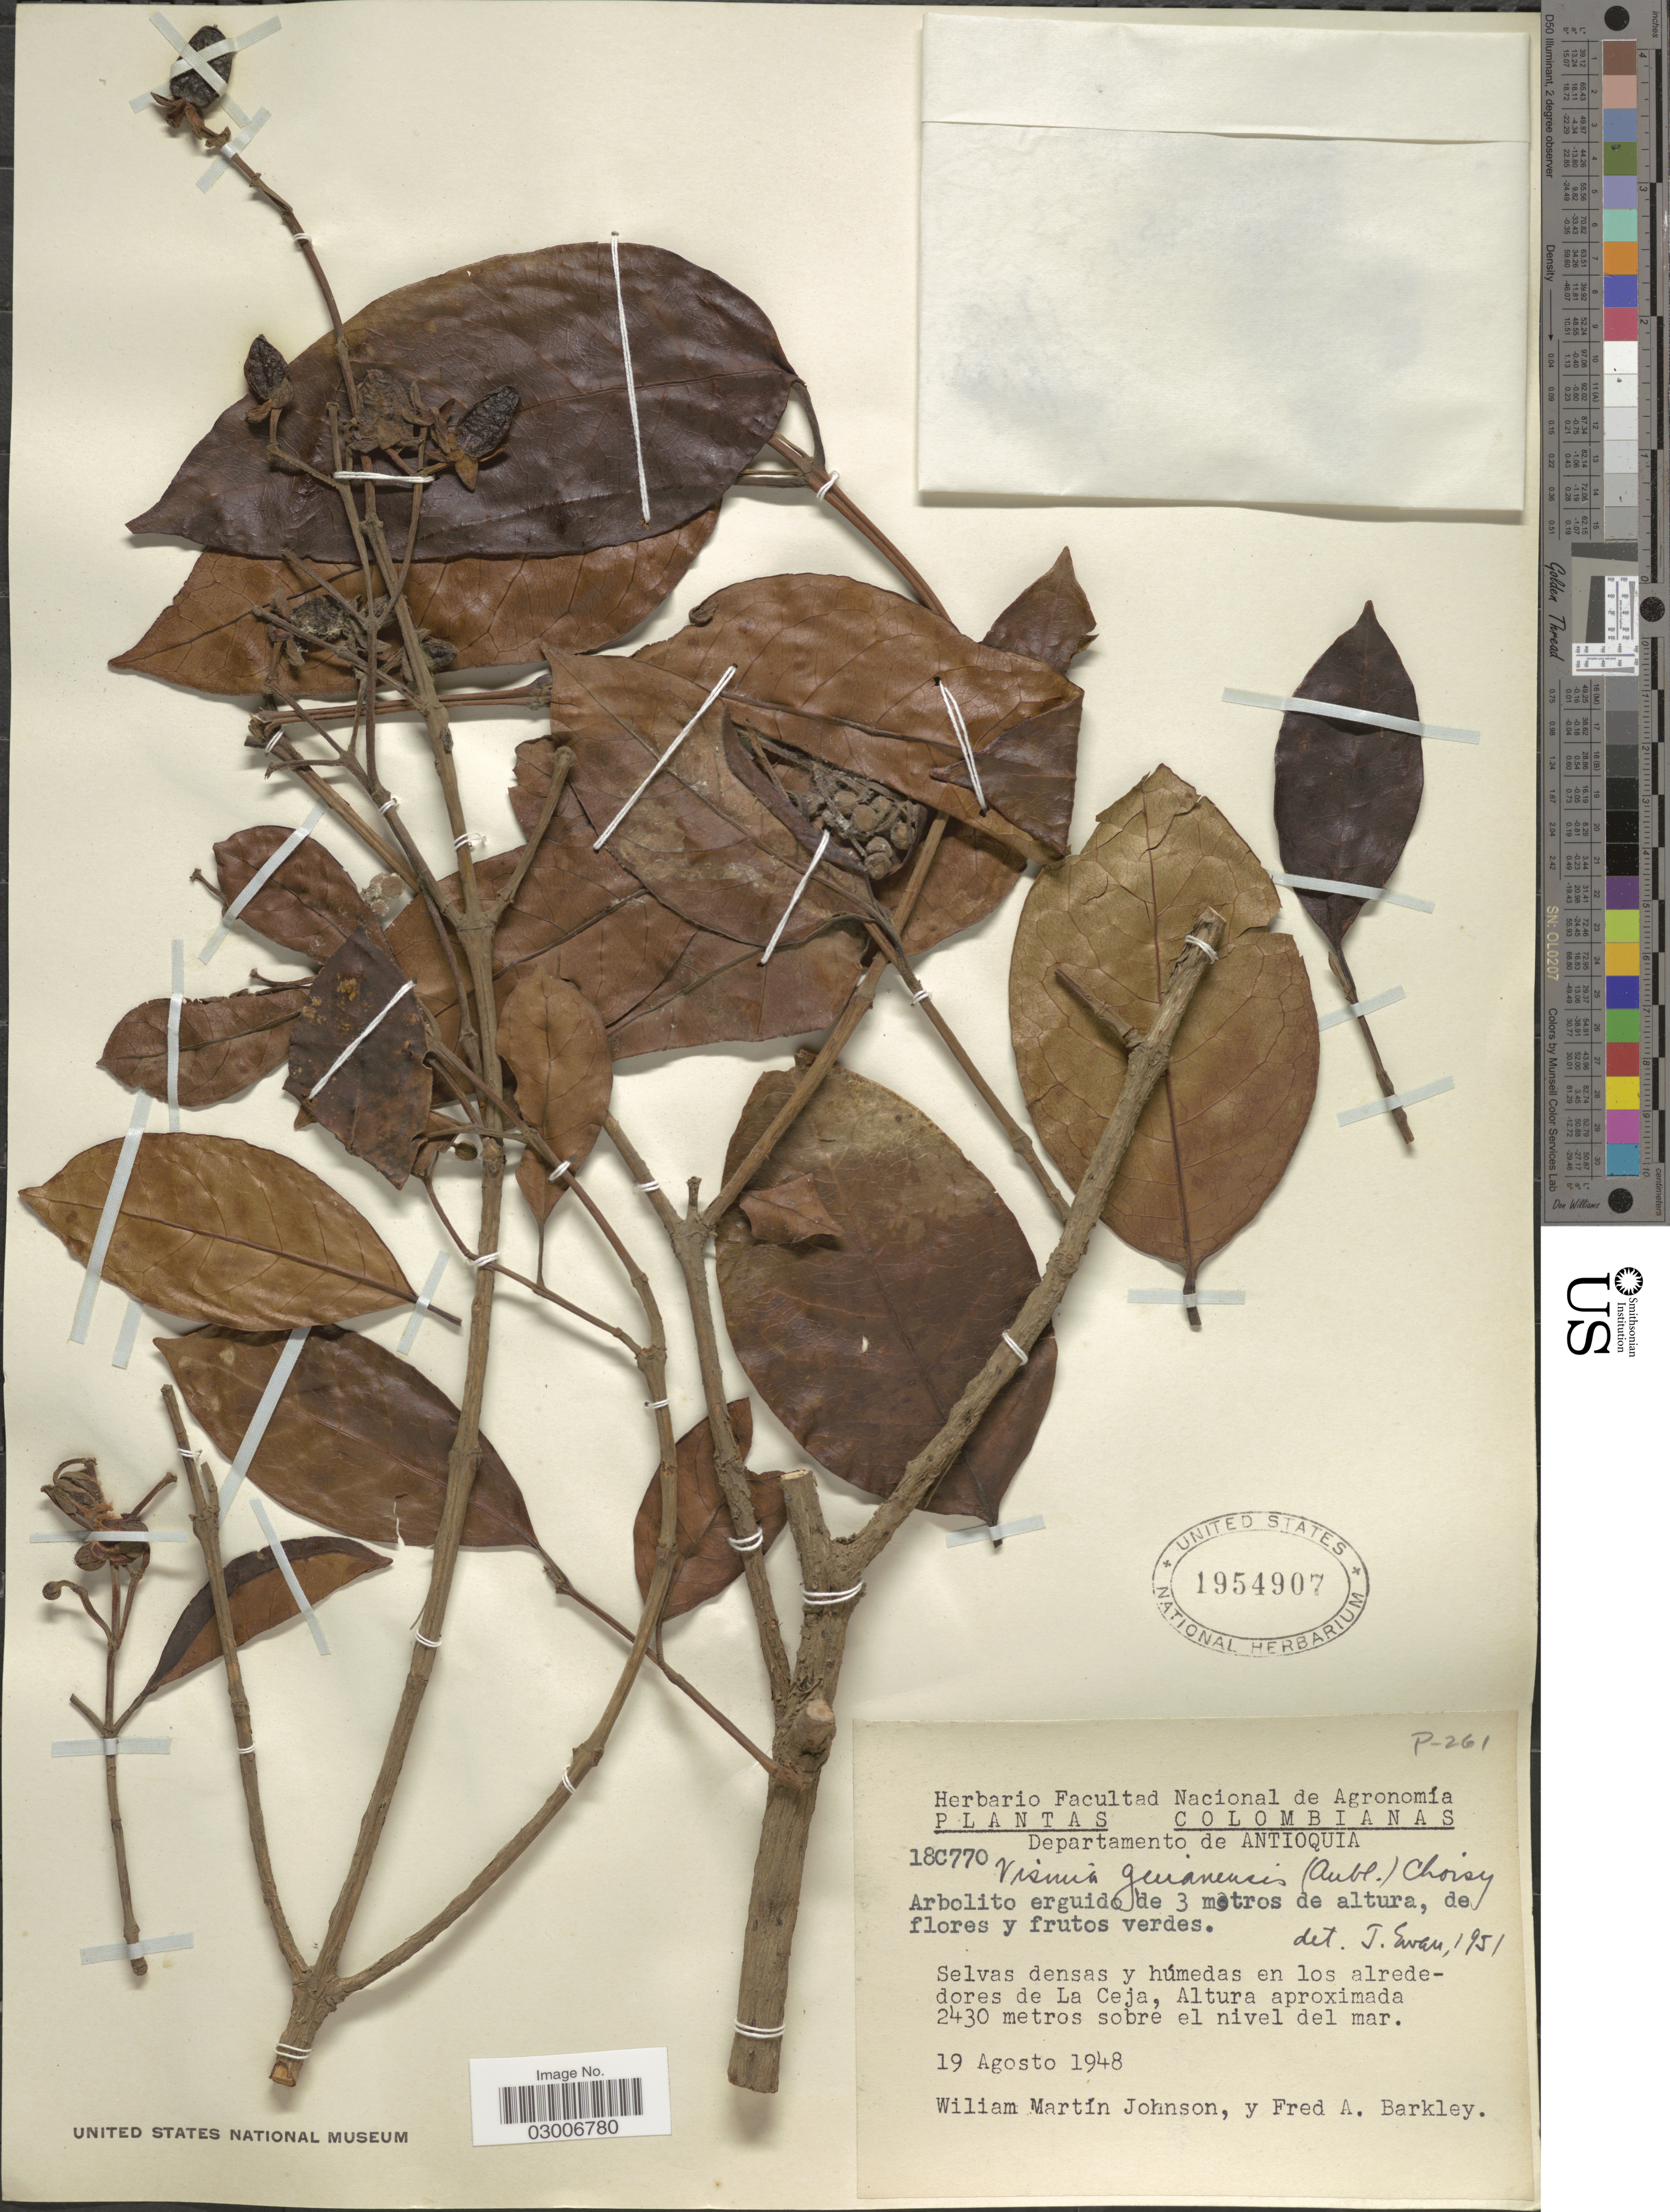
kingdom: Plantae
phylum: Tracheophyta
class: Magnoliopsida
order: Malpighiales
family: Hypericaceae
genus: Vismia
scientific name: Vismia laevis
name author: Triana & Planch.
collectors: W. M. Johnson & F. A. Barkley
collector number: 18C770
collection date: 1948-08-19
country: Colombia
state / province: Antioquia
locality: Departamento de Antioquia, Selvas densas y húmedas en los alrededores de La Ceja.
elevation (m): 2430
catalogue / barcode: US 1954907